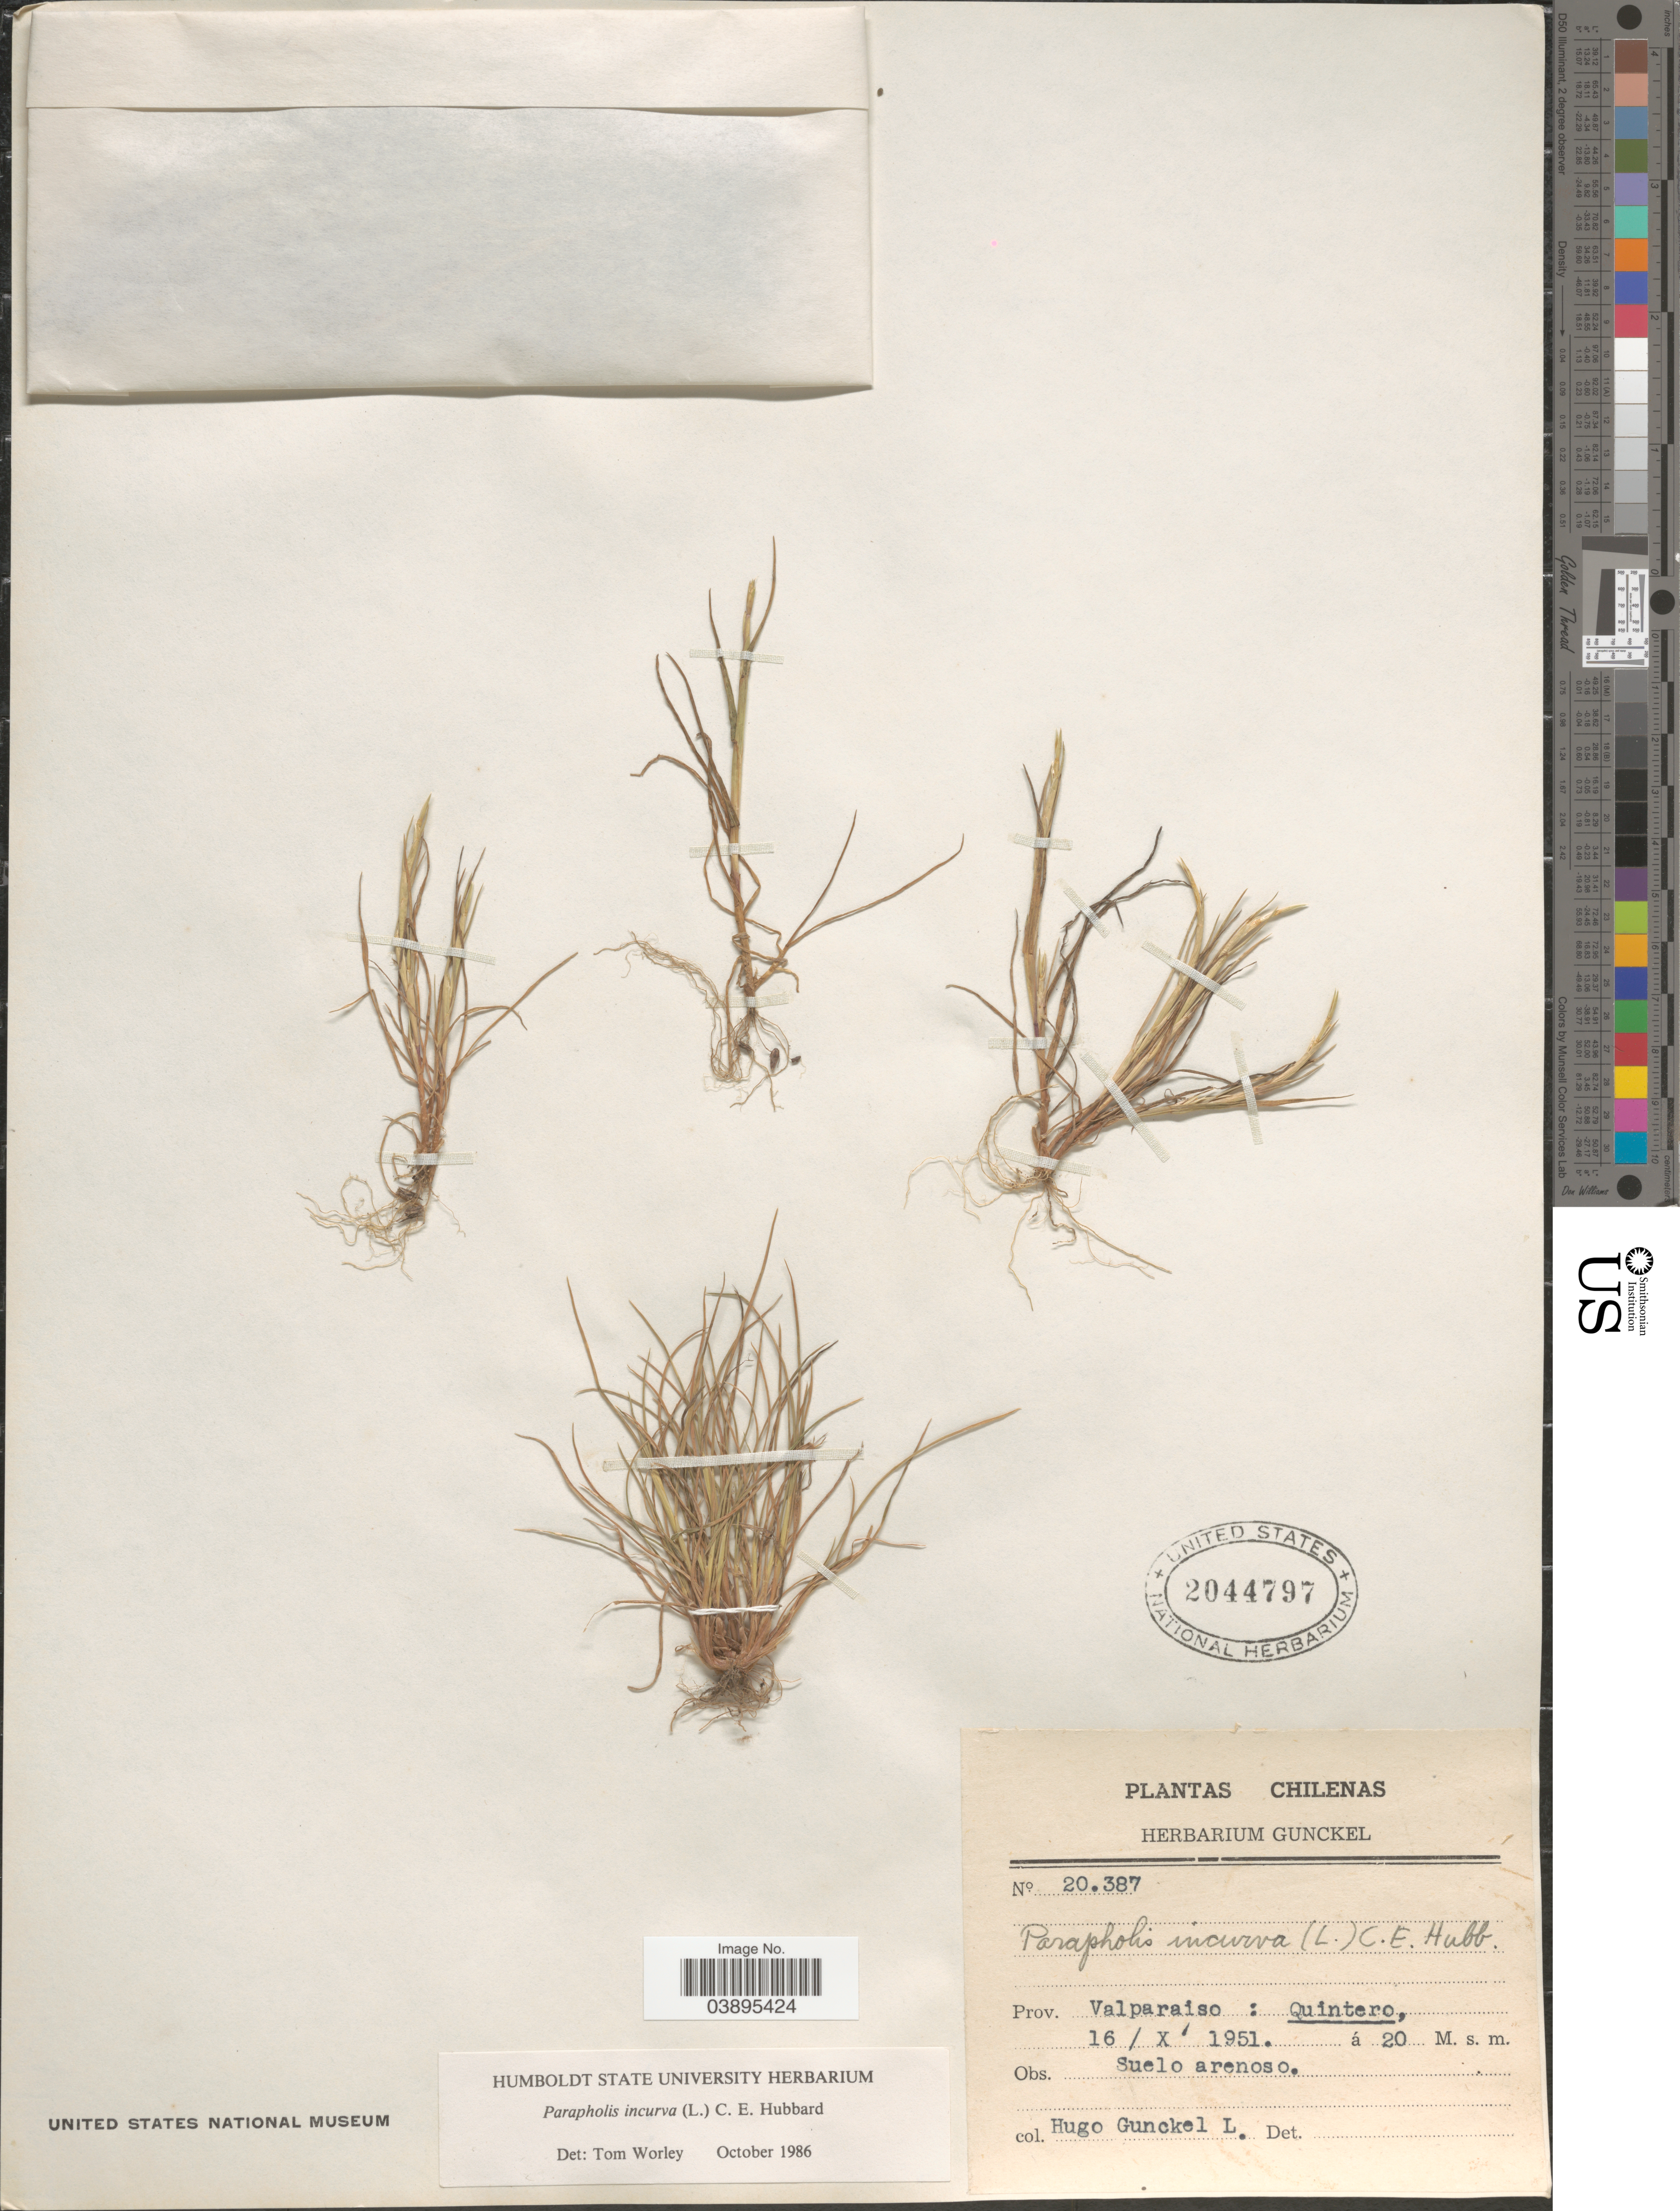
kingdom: Plantae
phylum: Tracheophyta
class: Liliopsida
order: Poales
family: Poaceae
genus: Parapholis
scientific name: Parapholis incurva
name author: (L.) C.E. Hubb.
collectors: H. Gunckel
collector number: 20387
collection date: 1951-10-16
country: Chile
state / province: Valparaíso (V)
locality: Prov. Valparaiso : Quintero.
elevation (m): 20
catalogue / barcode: US 2044797